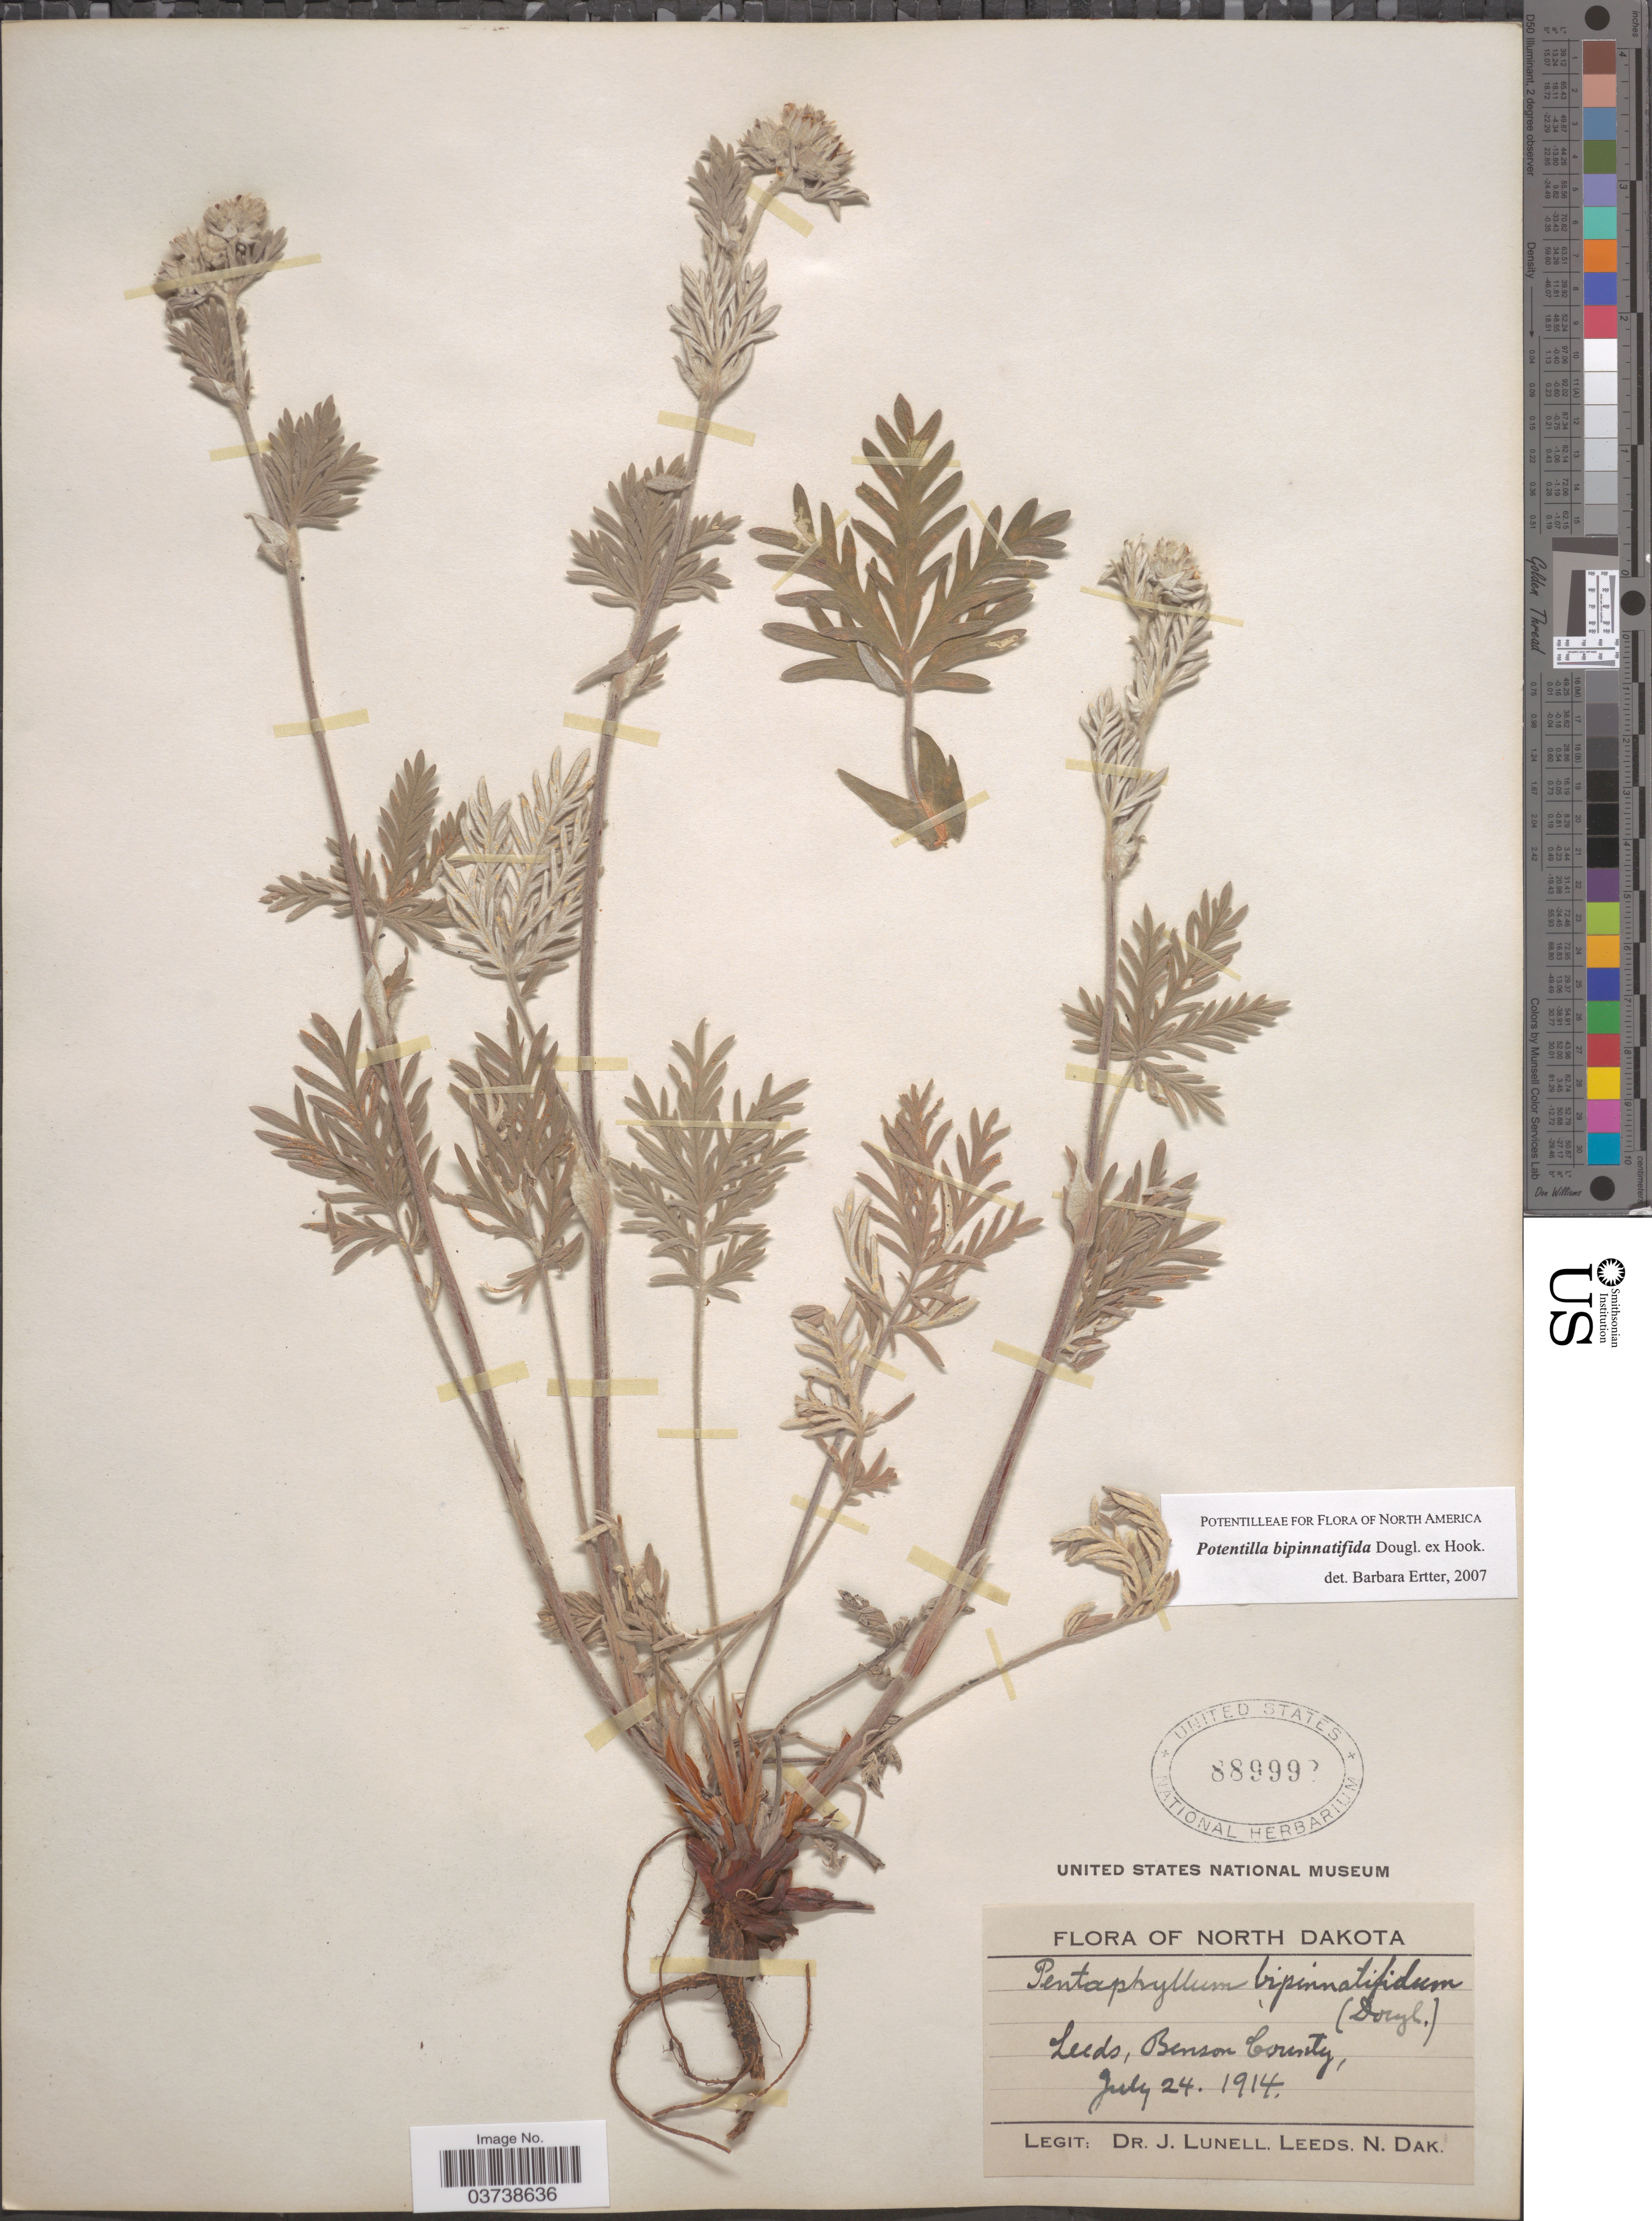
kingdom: Plantae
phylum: Tracheophyta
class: Magnoliopsida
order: Rosales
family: Rosaceae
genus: Potentilla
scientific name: Potentilla bipinnatifida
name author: Douglas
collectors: J. Lunell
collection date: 1914-07-24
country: United States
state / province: North Dakota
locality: Leeds, Benson County.